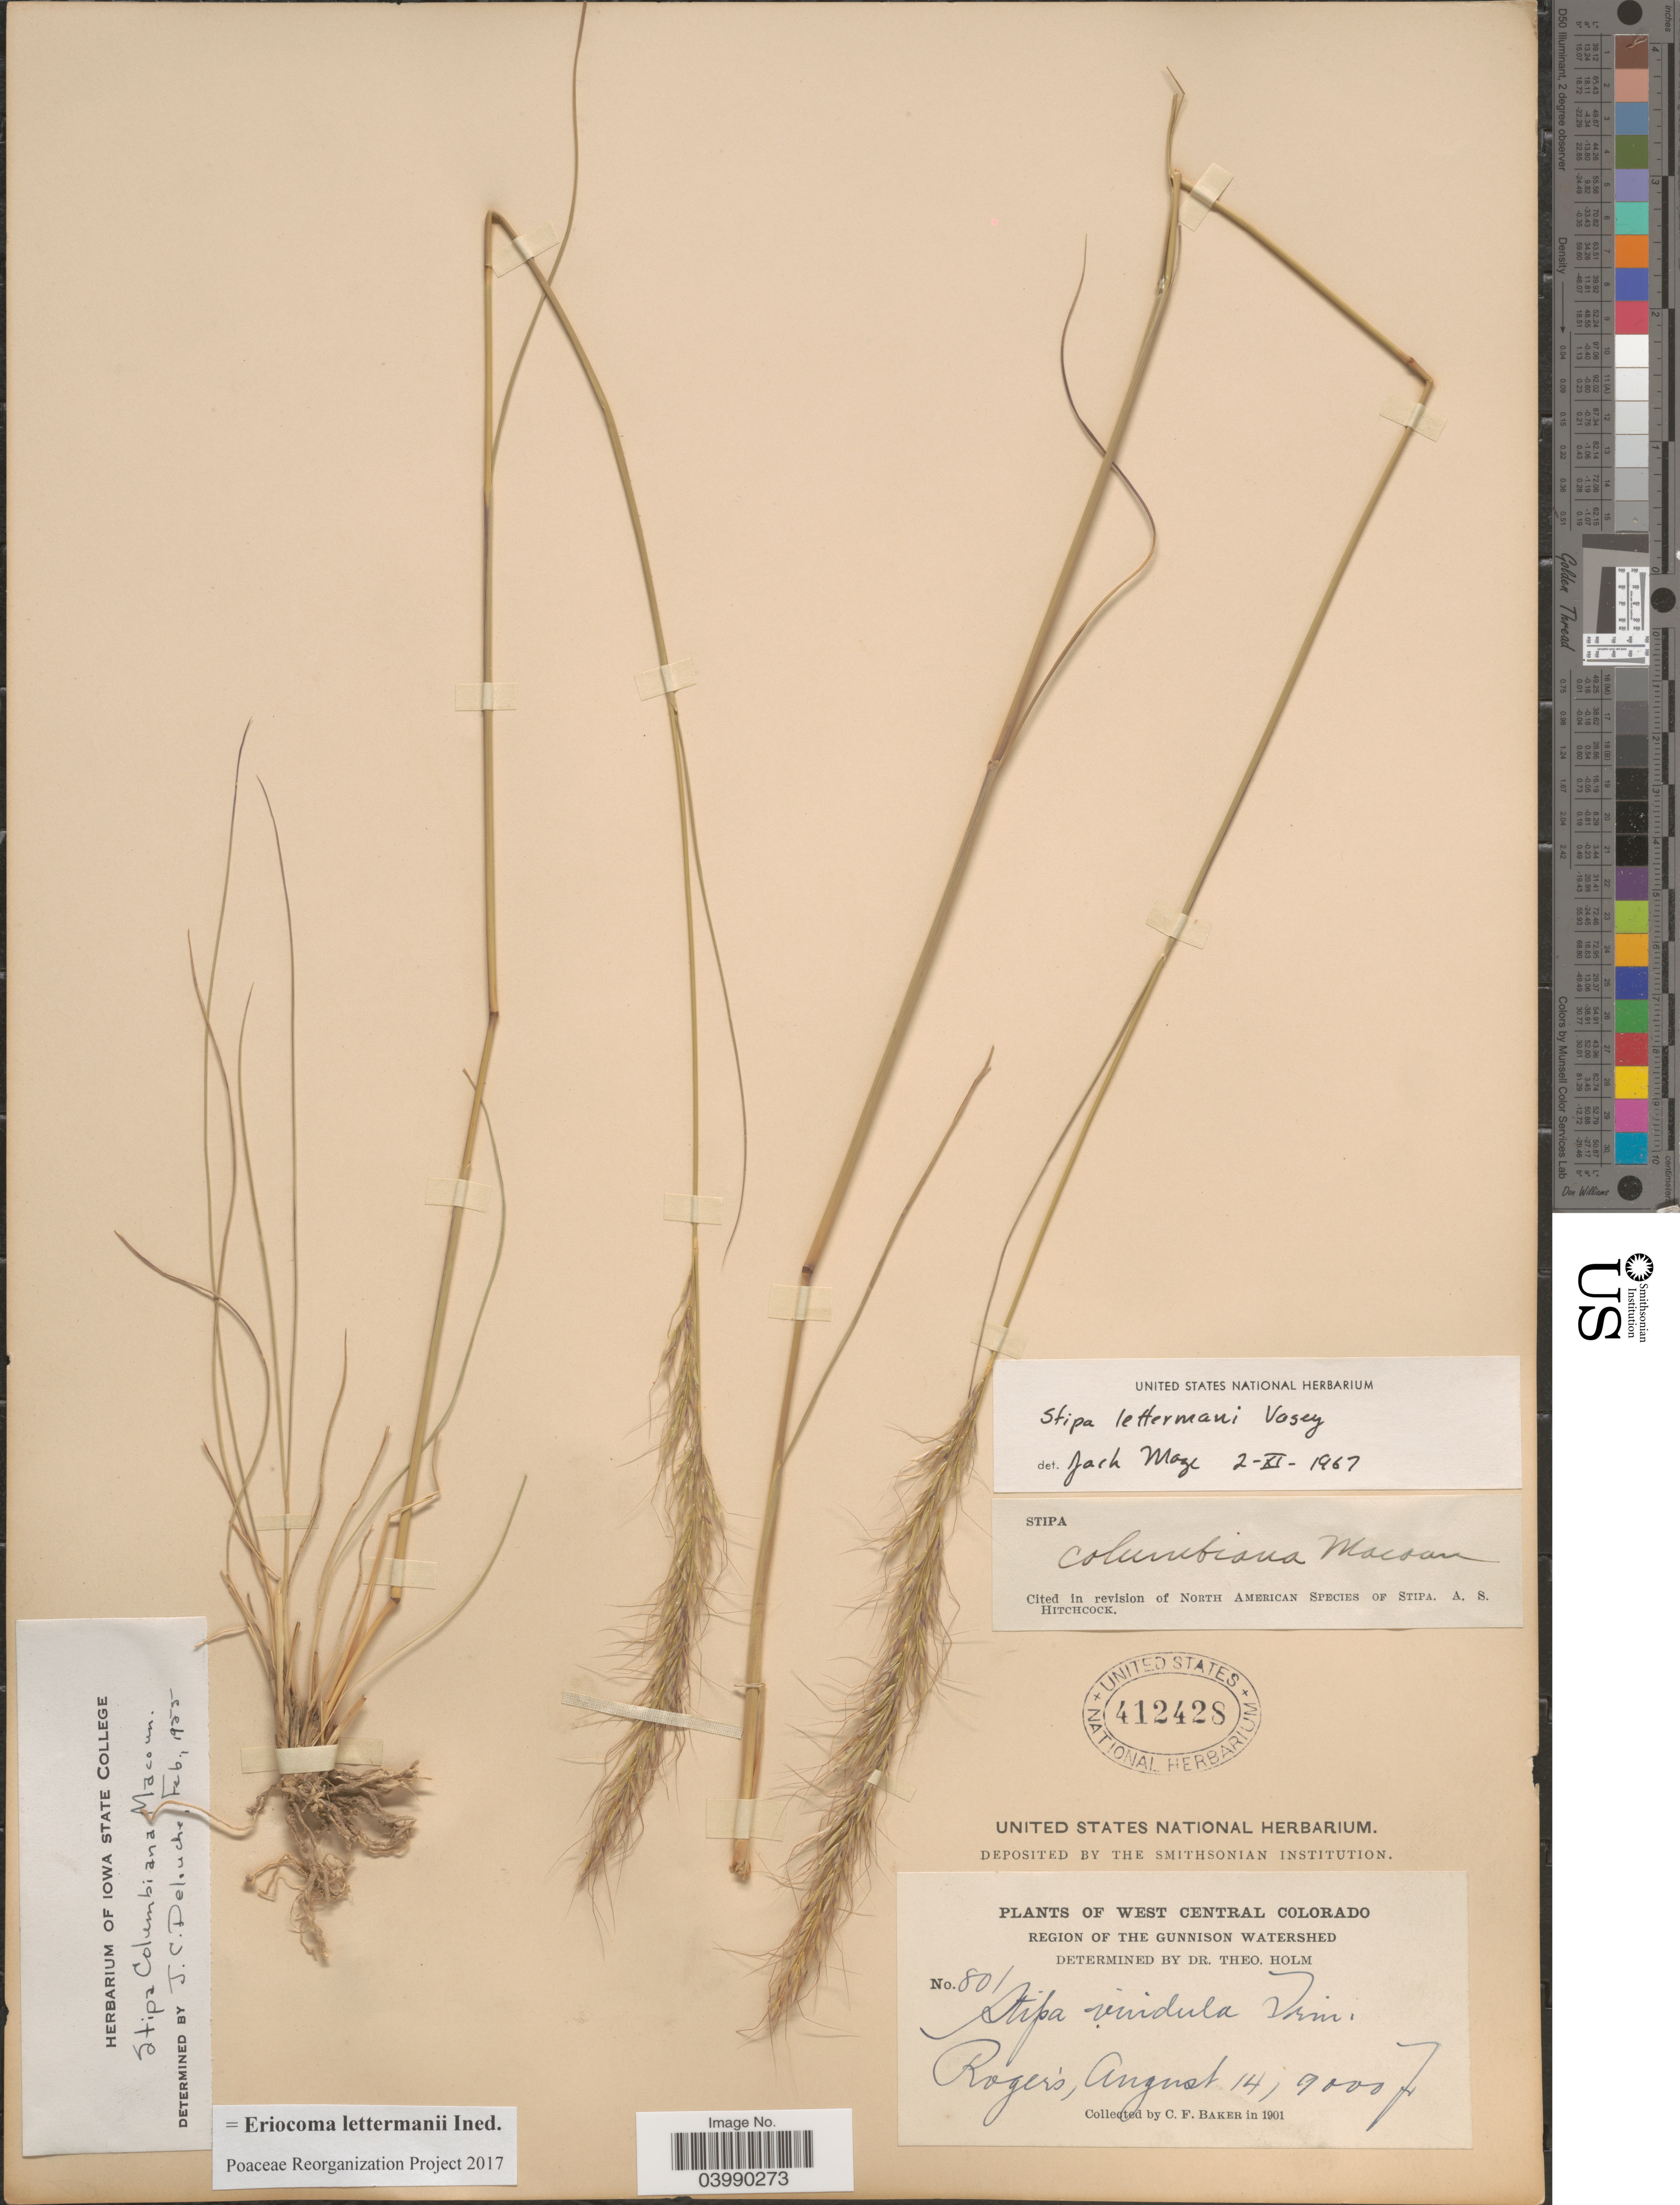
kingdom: Plantae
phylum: Tracheophyta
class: Liliopsida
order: Poales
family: Poaceae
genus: Eriocoma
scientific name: Eriocoma lettermanii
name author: (Vasey) Romasch.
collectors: C. F. Baker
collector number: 801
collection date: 1901-08-14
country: United States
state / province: Colorado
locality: West Central Colorado. Region of the Gunnison Watershed. Roger's.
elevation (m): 2743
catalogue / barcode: US 412428